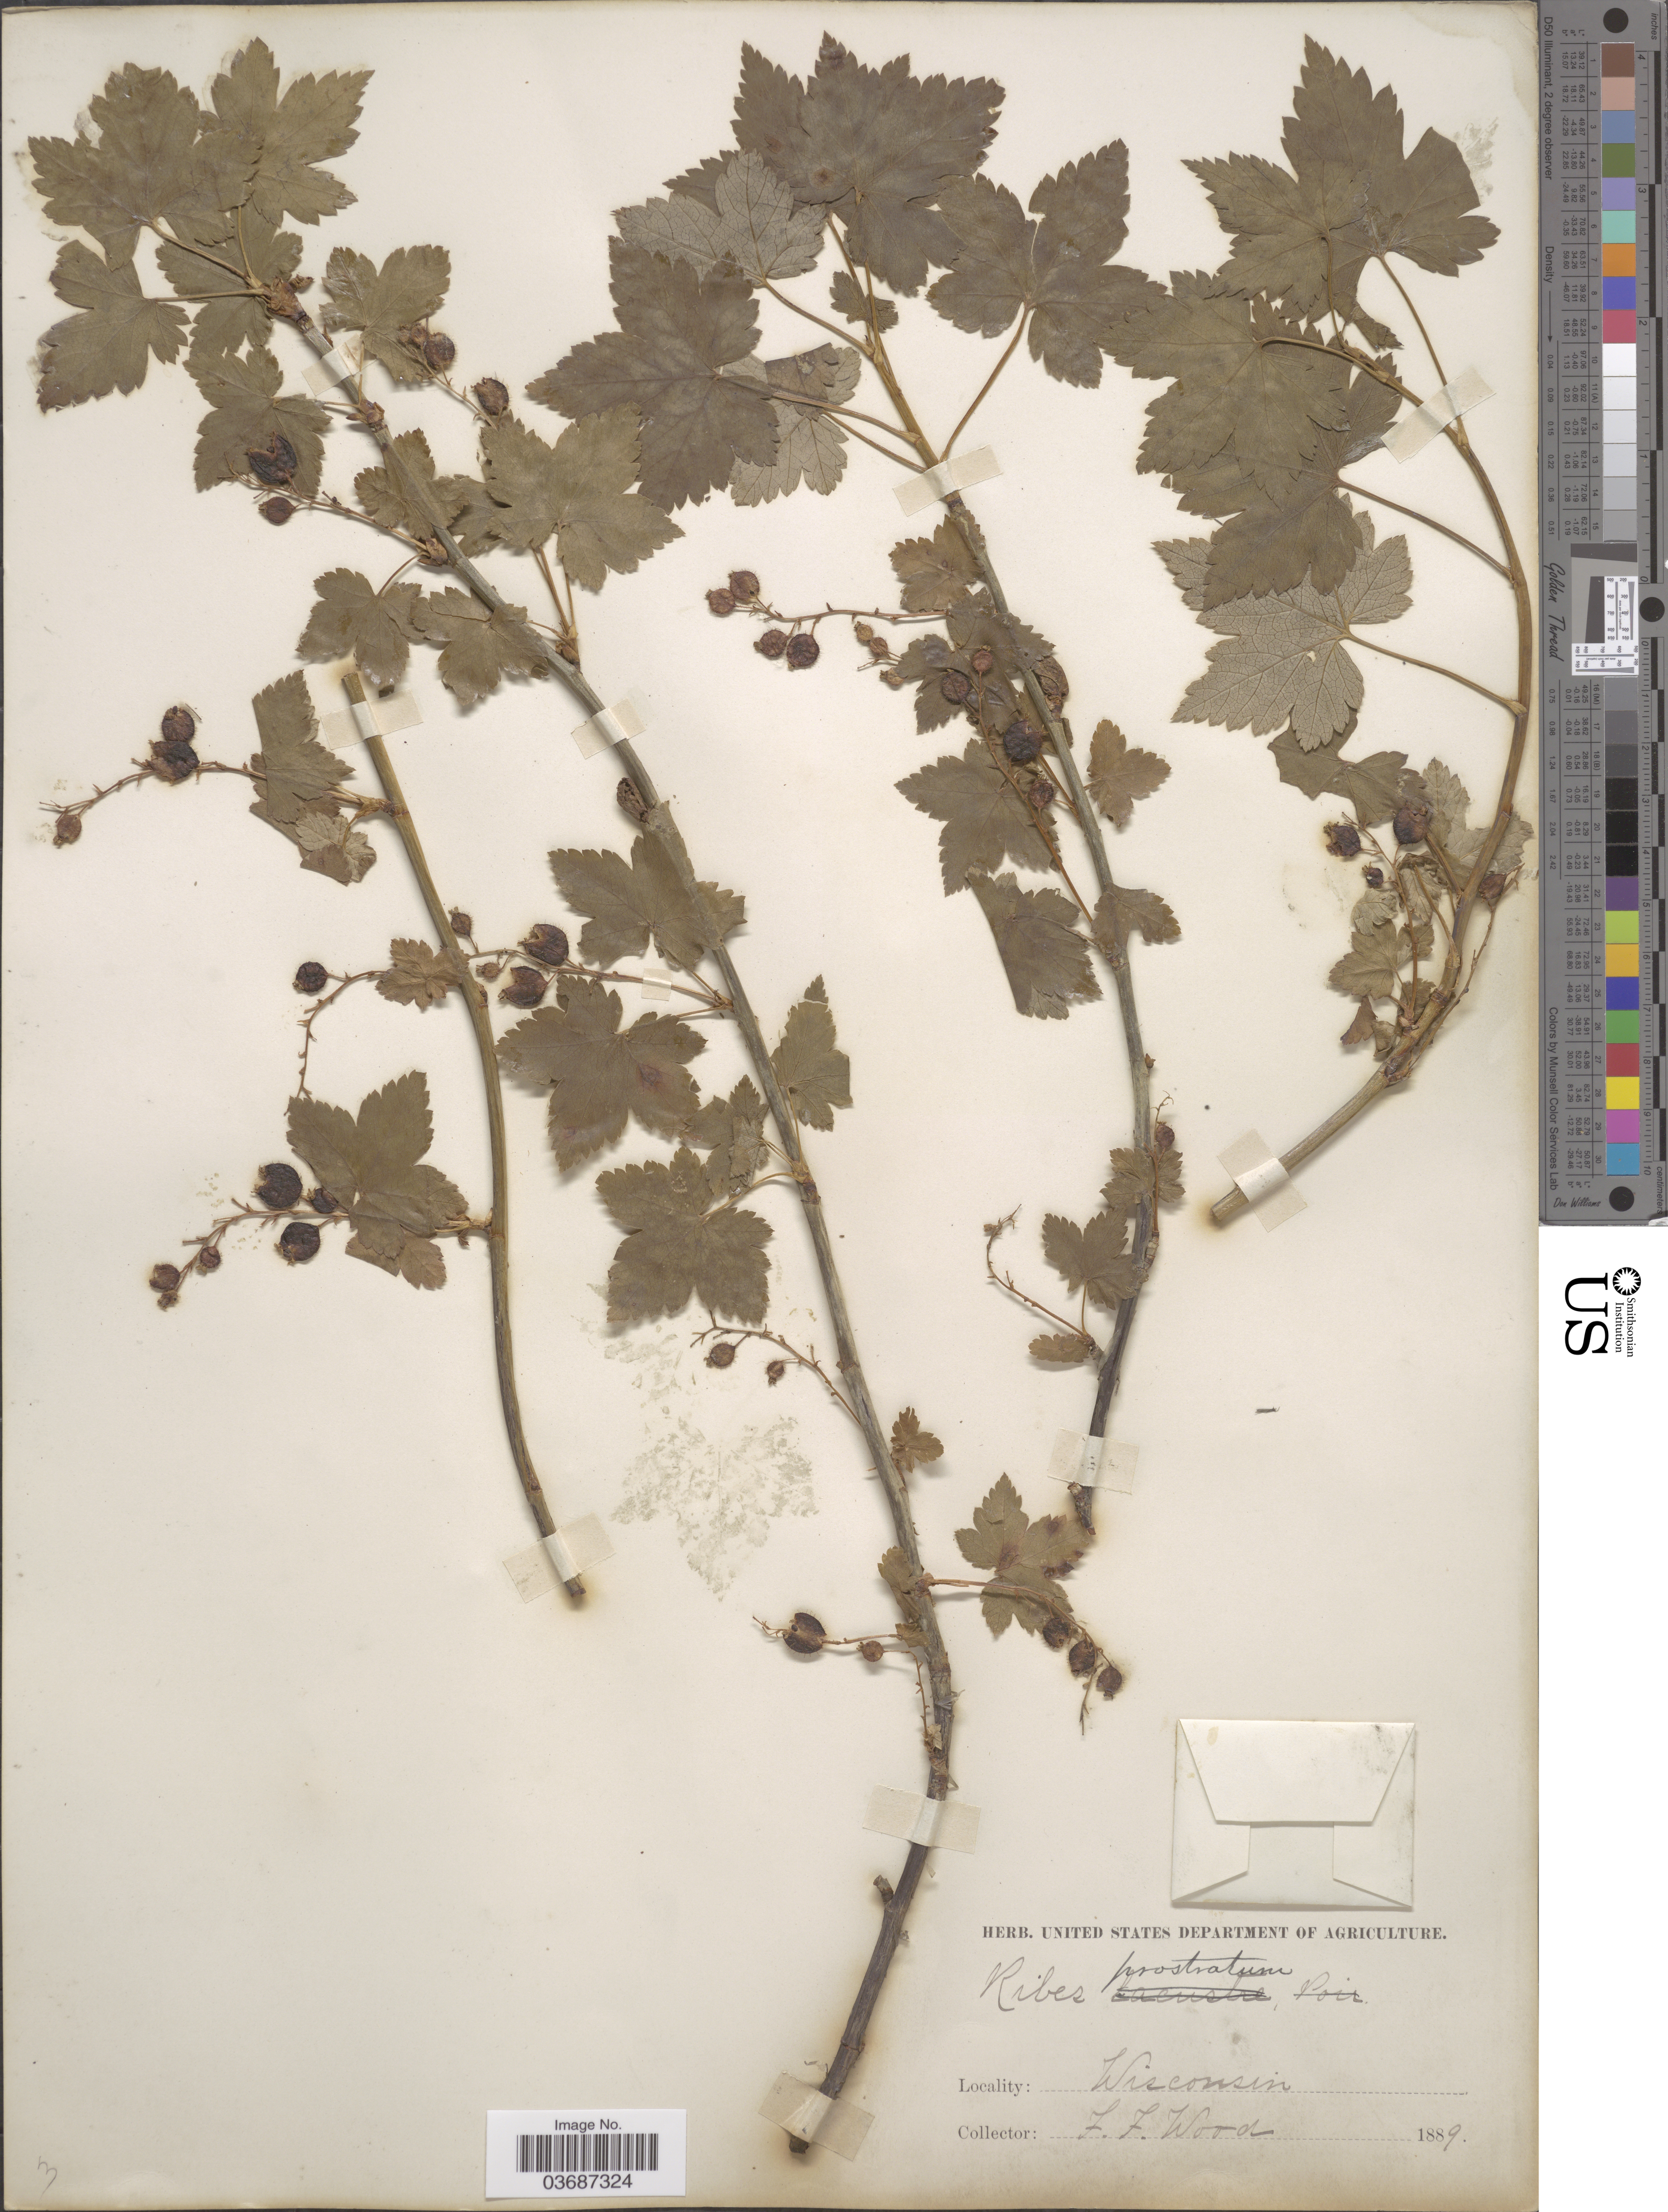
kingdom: Plantae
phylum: Tracheophyta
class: Magnoliopsida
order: Saxifragales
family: Grossulariaceae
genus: Ribes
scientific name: Ribes glandulosum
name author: Ruiz & Pav.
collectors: F. Wood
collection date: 1889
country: United States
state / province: Wisconsin